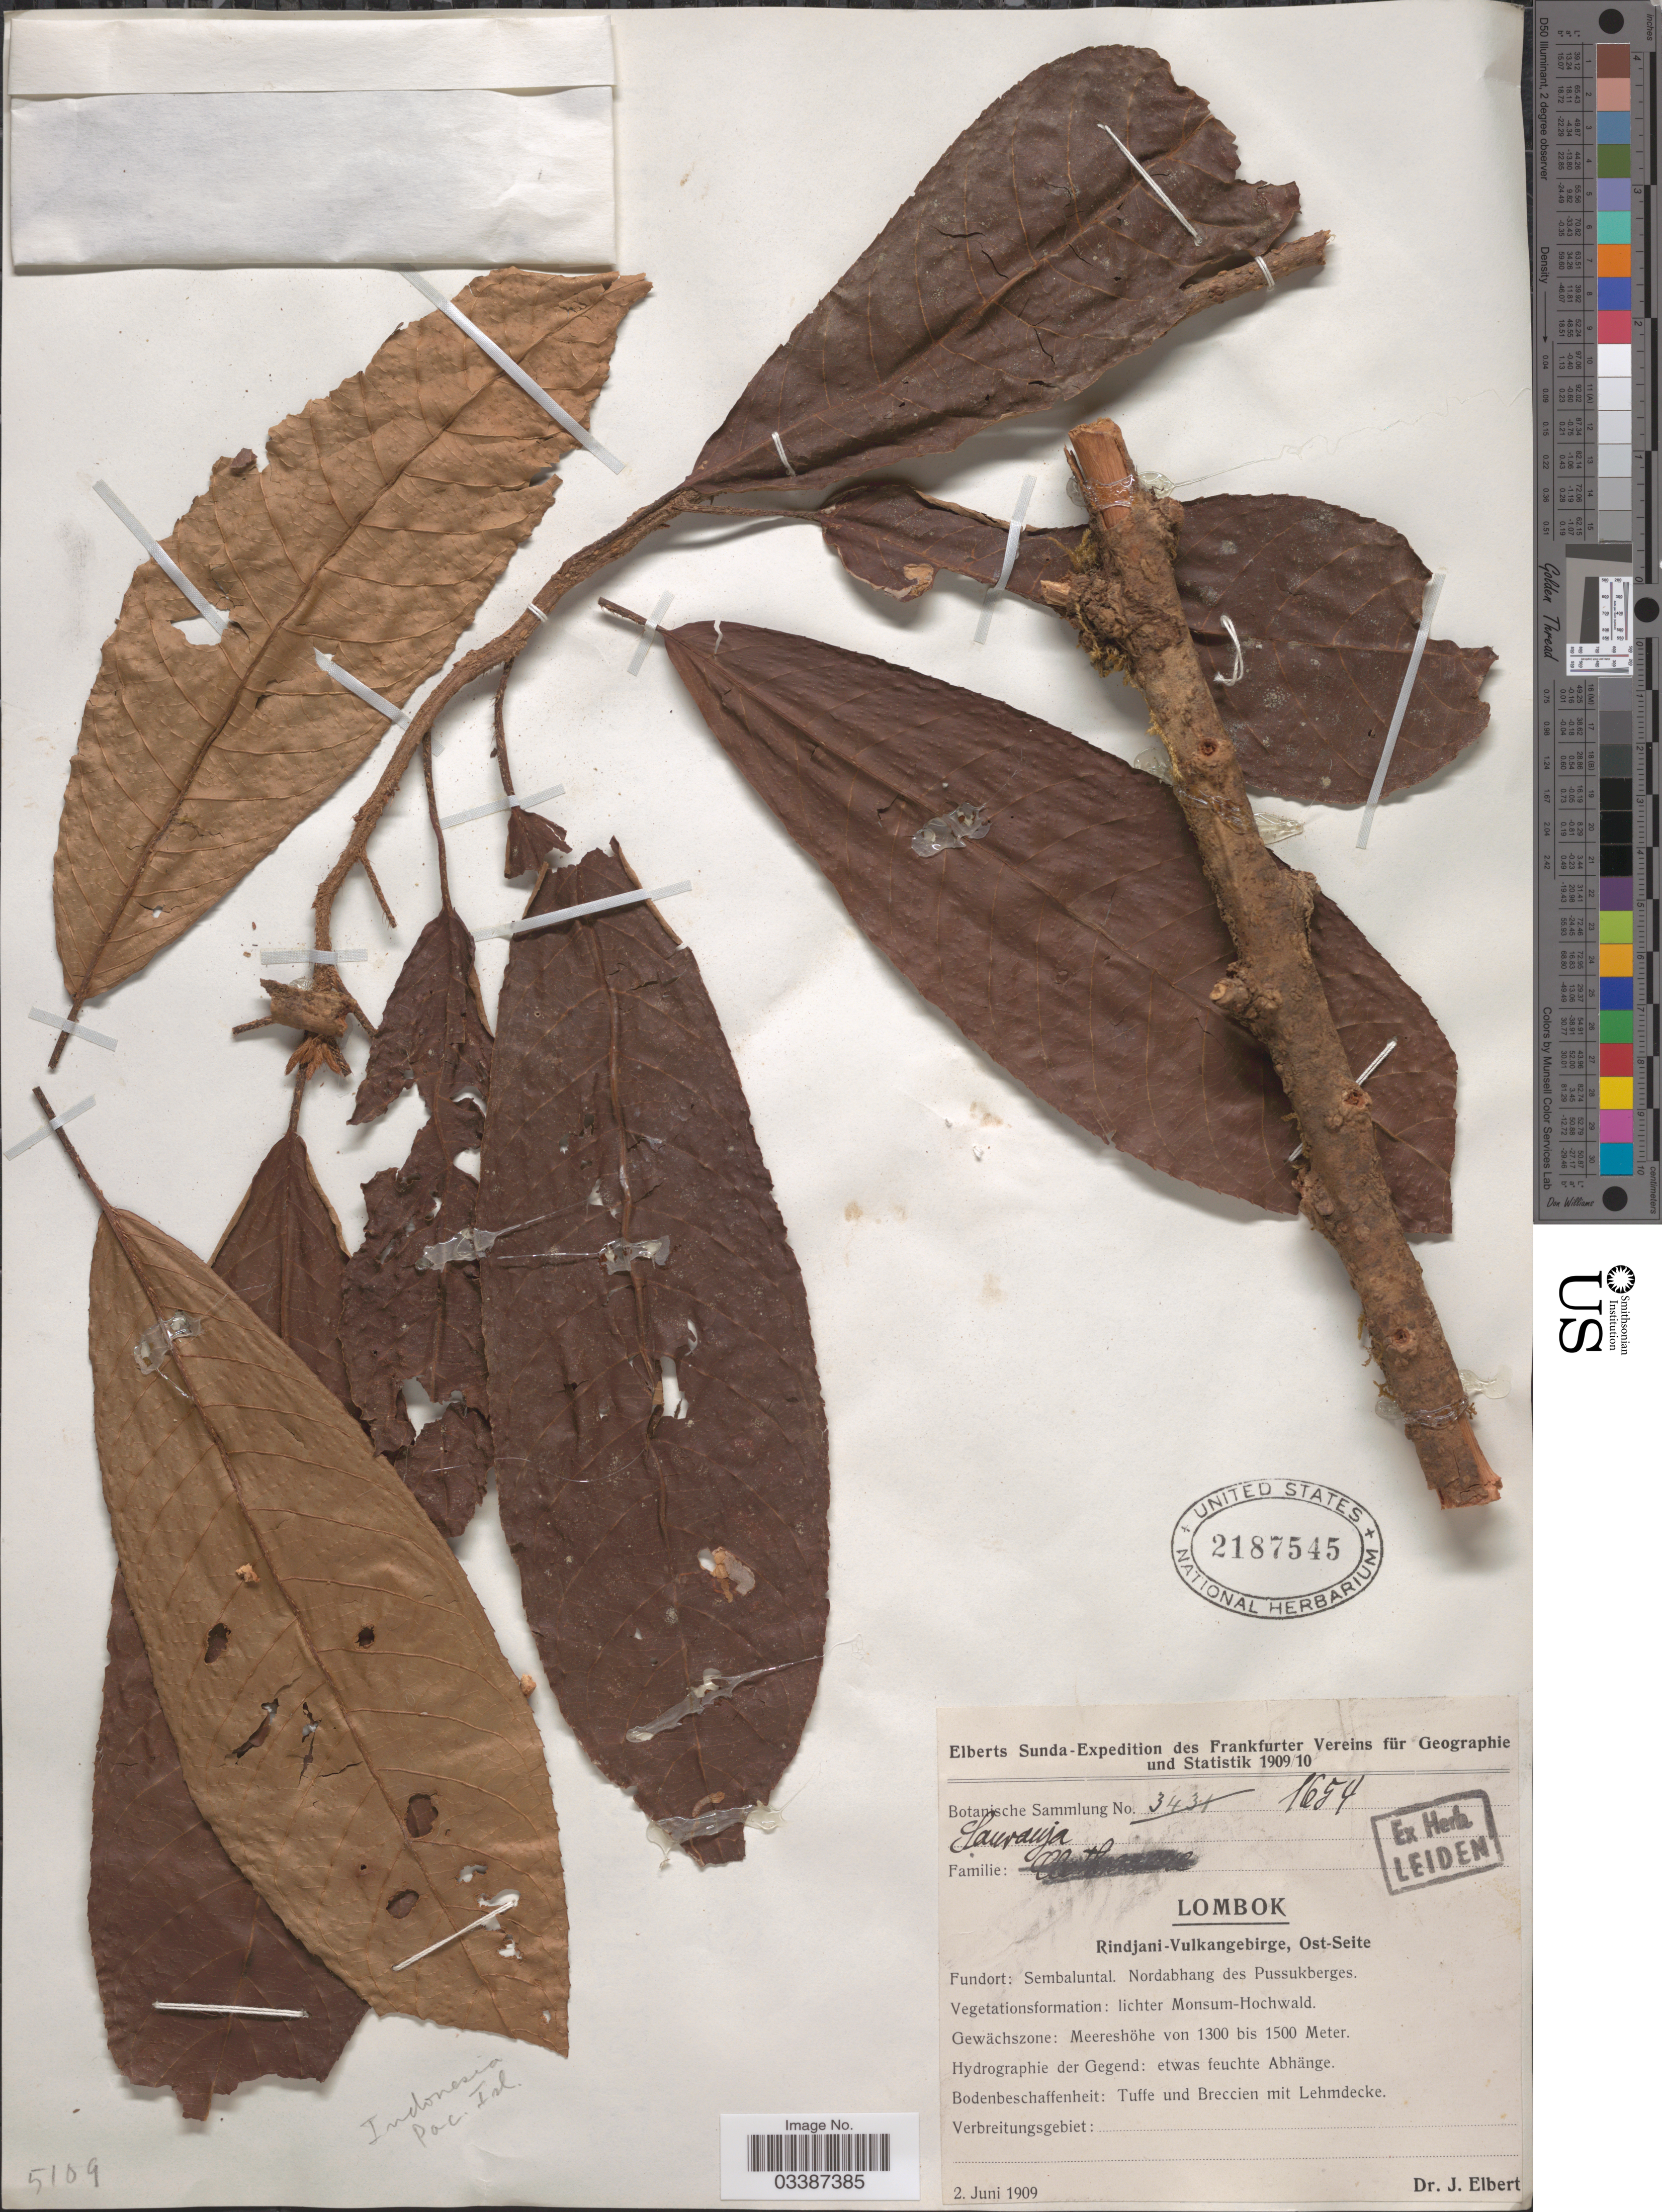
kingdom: Plantae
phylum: Tracheophyta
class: Magnoliopsida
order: Ericales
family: Actinidiaceae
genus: Saurauia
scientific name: Saurauia sp.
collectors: J. Elbert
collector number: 1654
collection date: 1909-06-02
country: Indonesia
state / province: Nusa Tenggara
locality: Indonesia Pac. Isl. Lombok. Rindjani-Vulkangebirge, Ost-Seite. Sembaluntal. Nordabhang des Pussukberges.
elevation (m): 1300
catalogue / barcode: US 2187545